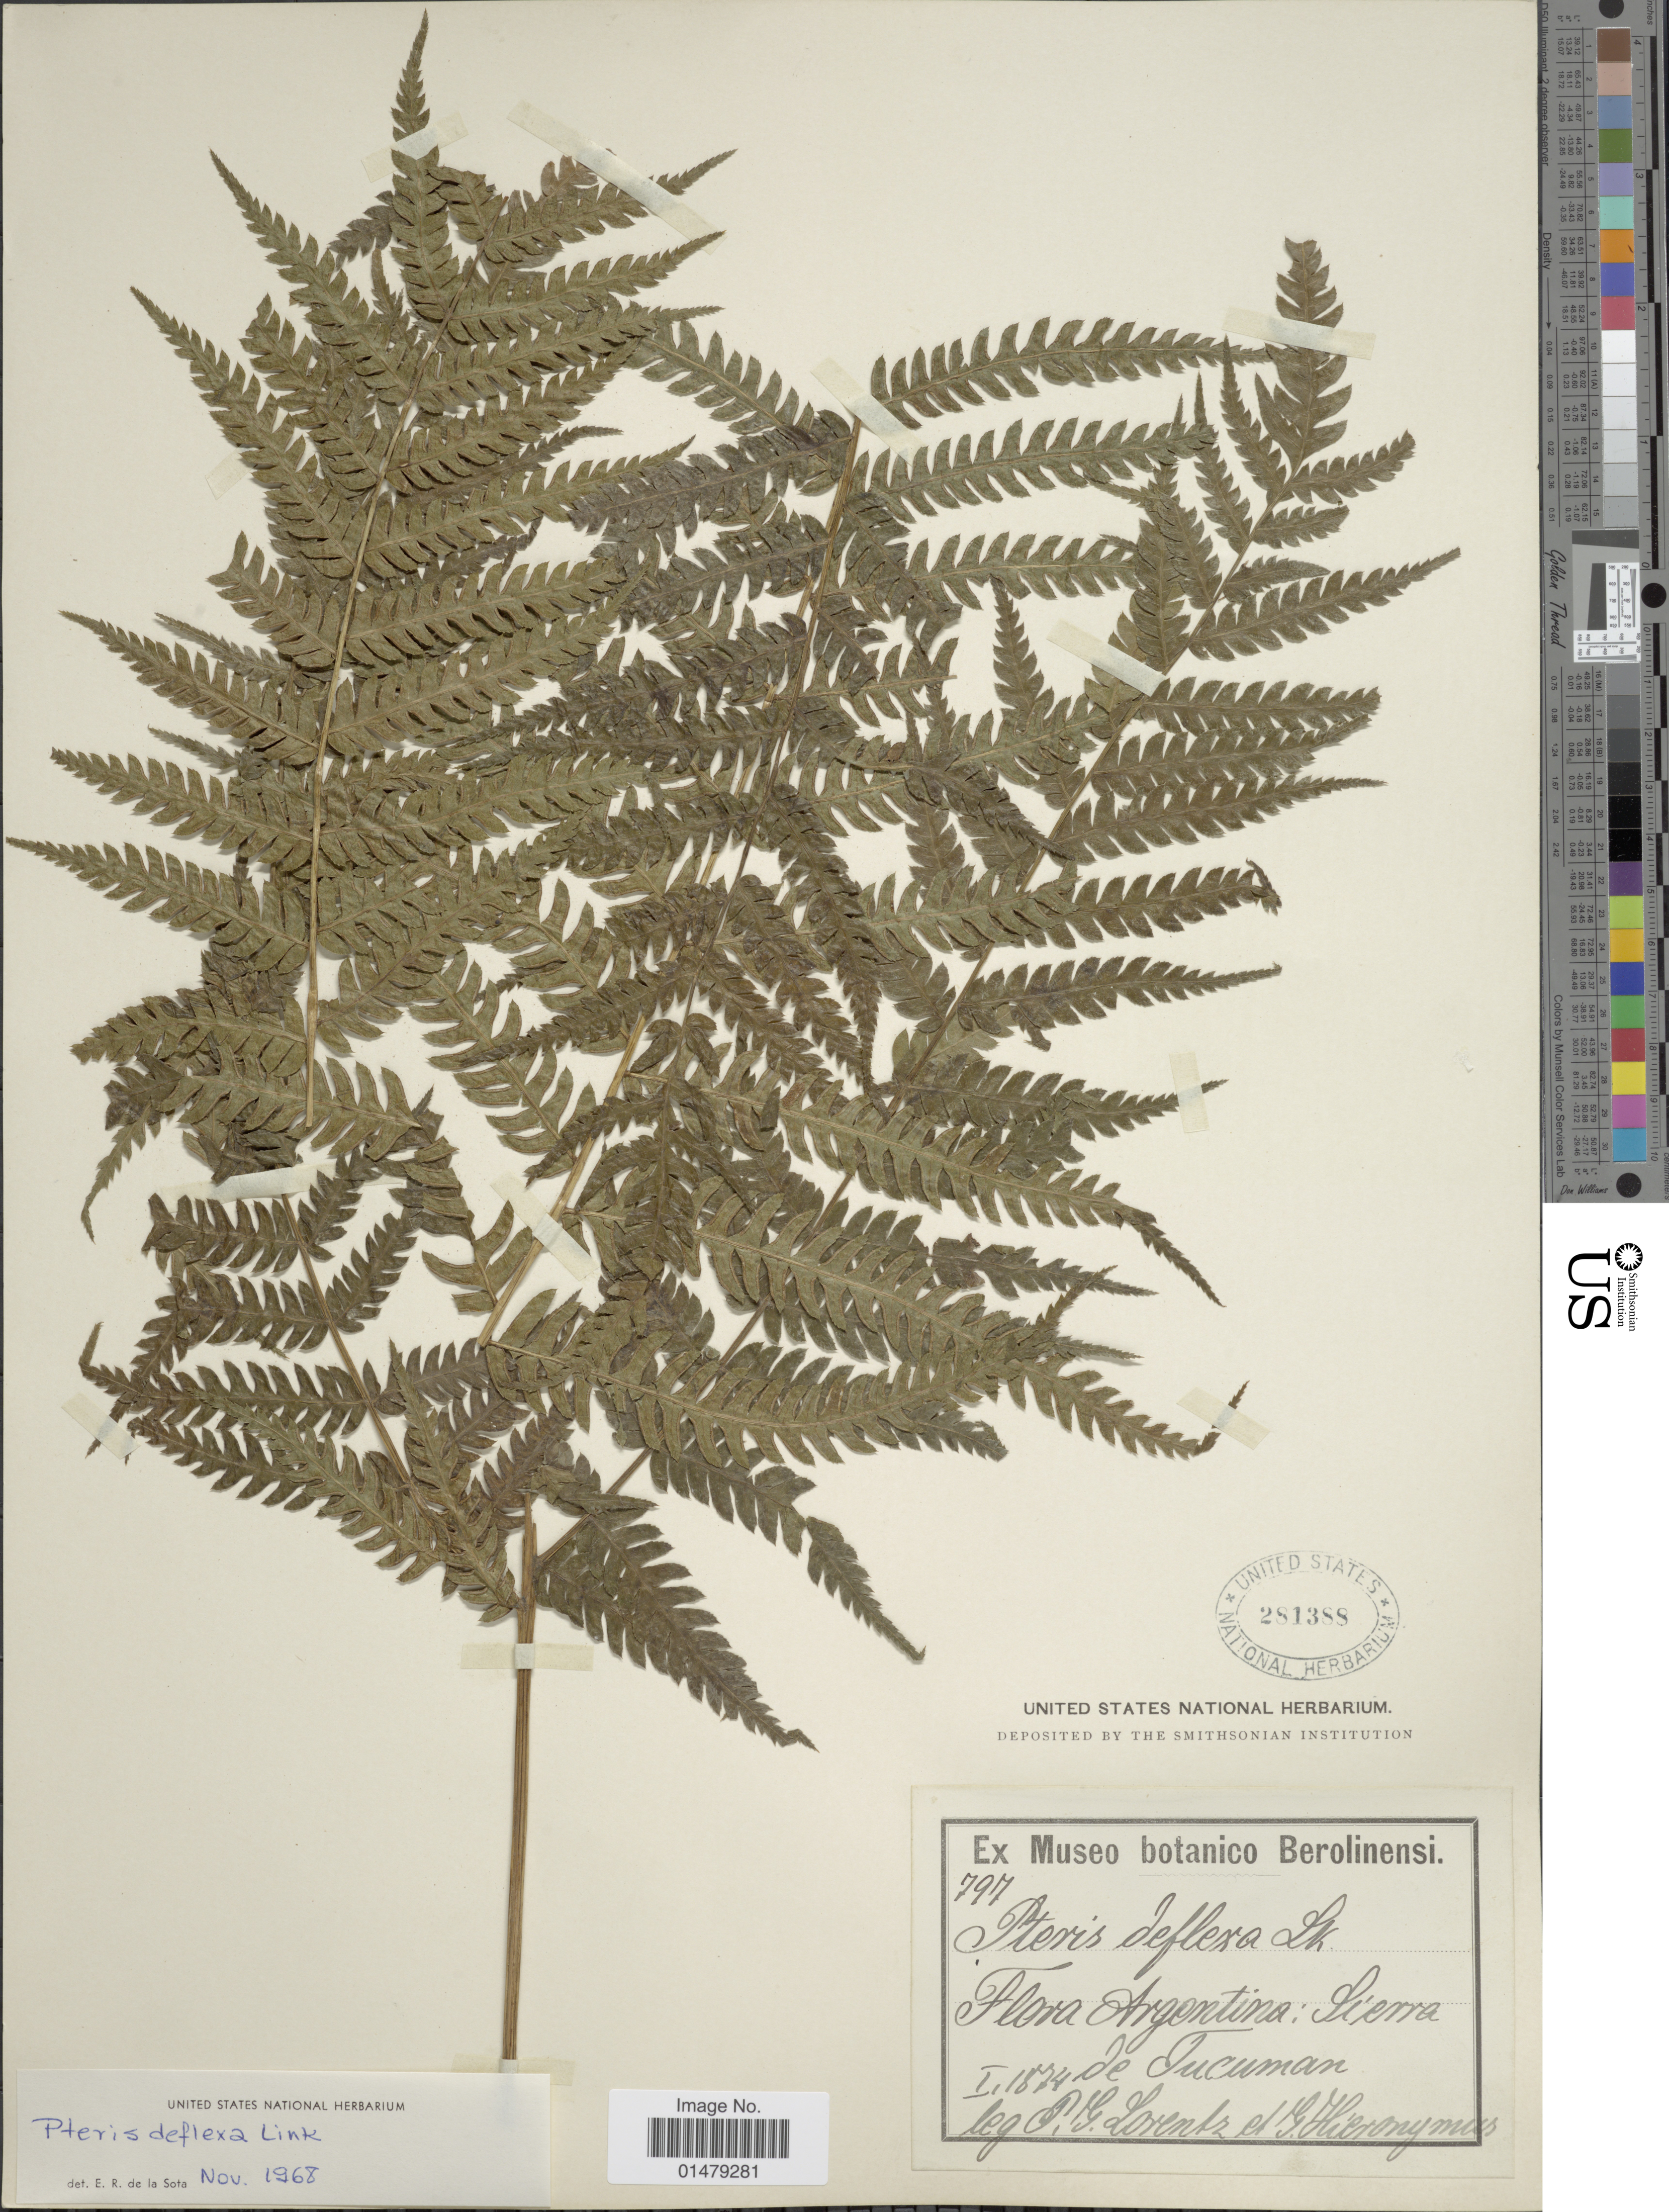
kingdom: Plantae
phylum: Tracheophyta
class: Polypodiopsida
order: Polypodiales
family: Pteridaceae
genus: Pteris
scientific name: Pteris deflexa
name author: Link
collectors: P. G. Lorentz & G. H. Hieronymus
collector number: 797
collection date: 1874-01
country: Argentina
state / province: Tucuman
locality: Sierra de Tucuman.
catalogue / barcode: US 281388